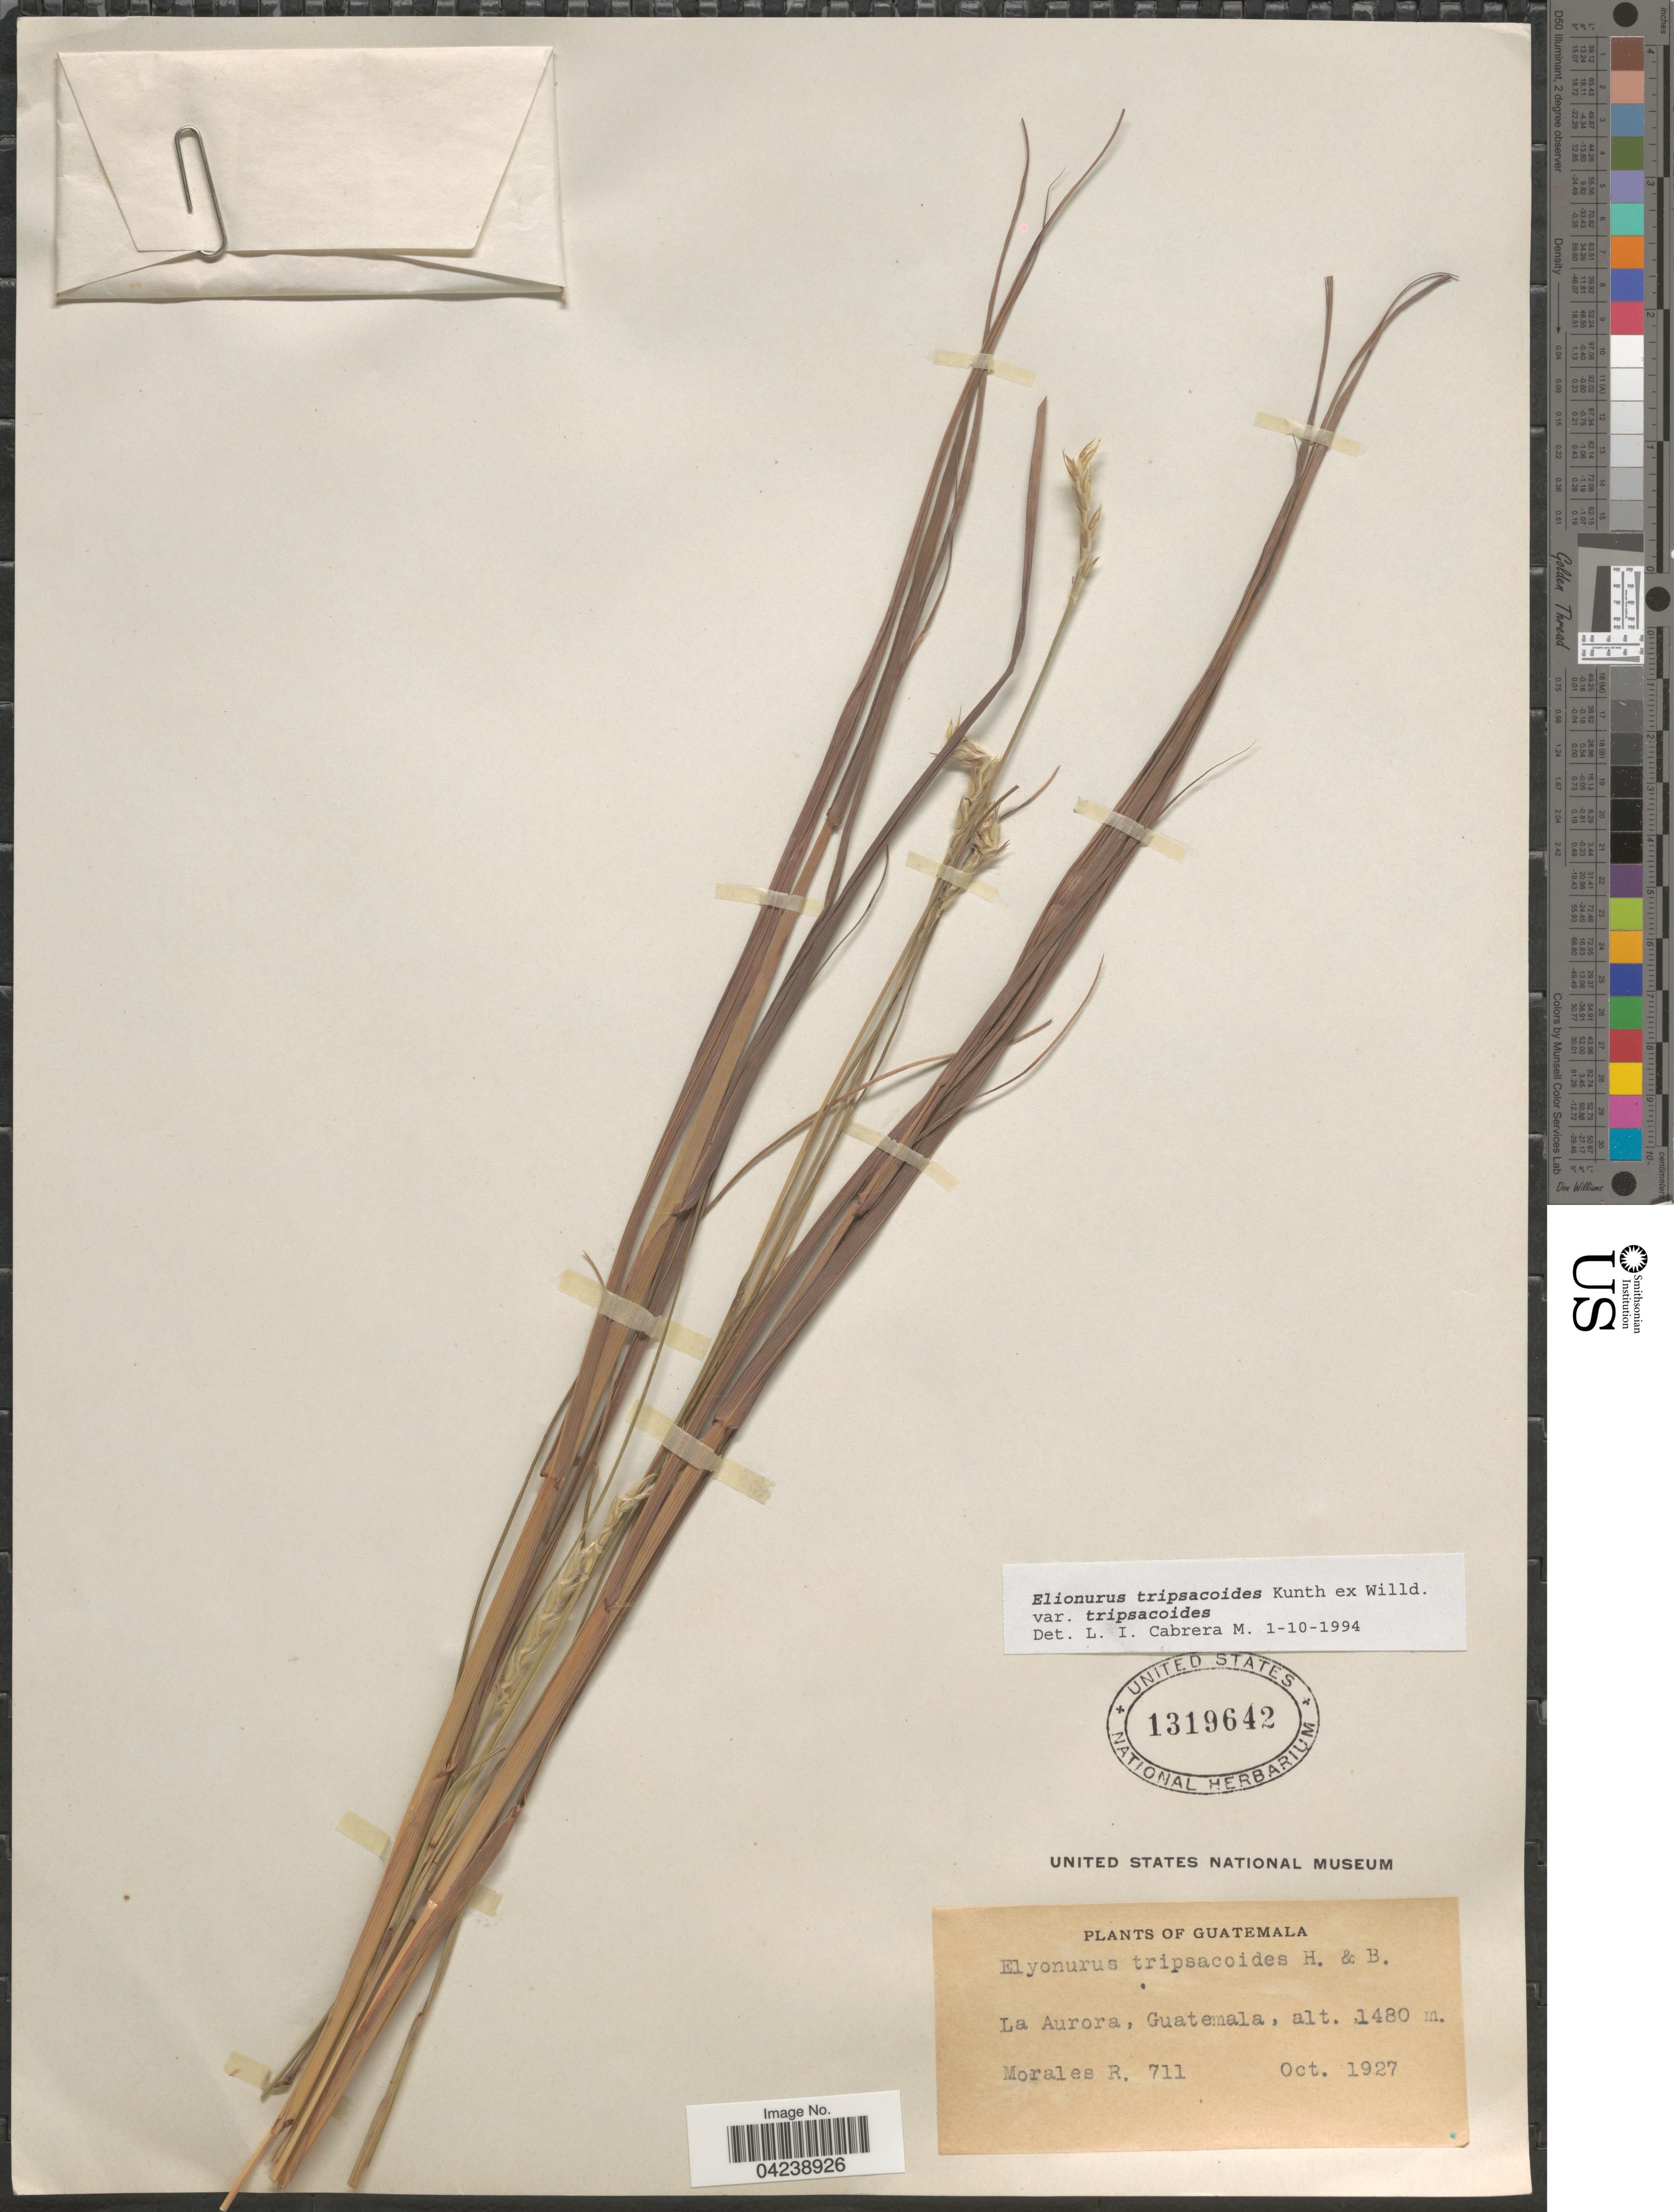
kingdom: Plantae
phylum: Tracheophyta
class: Liliopsida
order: Poales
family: Poaceae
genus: Elionurus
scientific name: Elionurus tripsacoides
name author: Humb. & Bonpl. ex Willd.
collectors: R. Morales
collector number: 711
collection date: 1927-10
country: Guatemala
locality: La Aurora.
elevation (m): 1480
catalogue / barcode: US 1319642